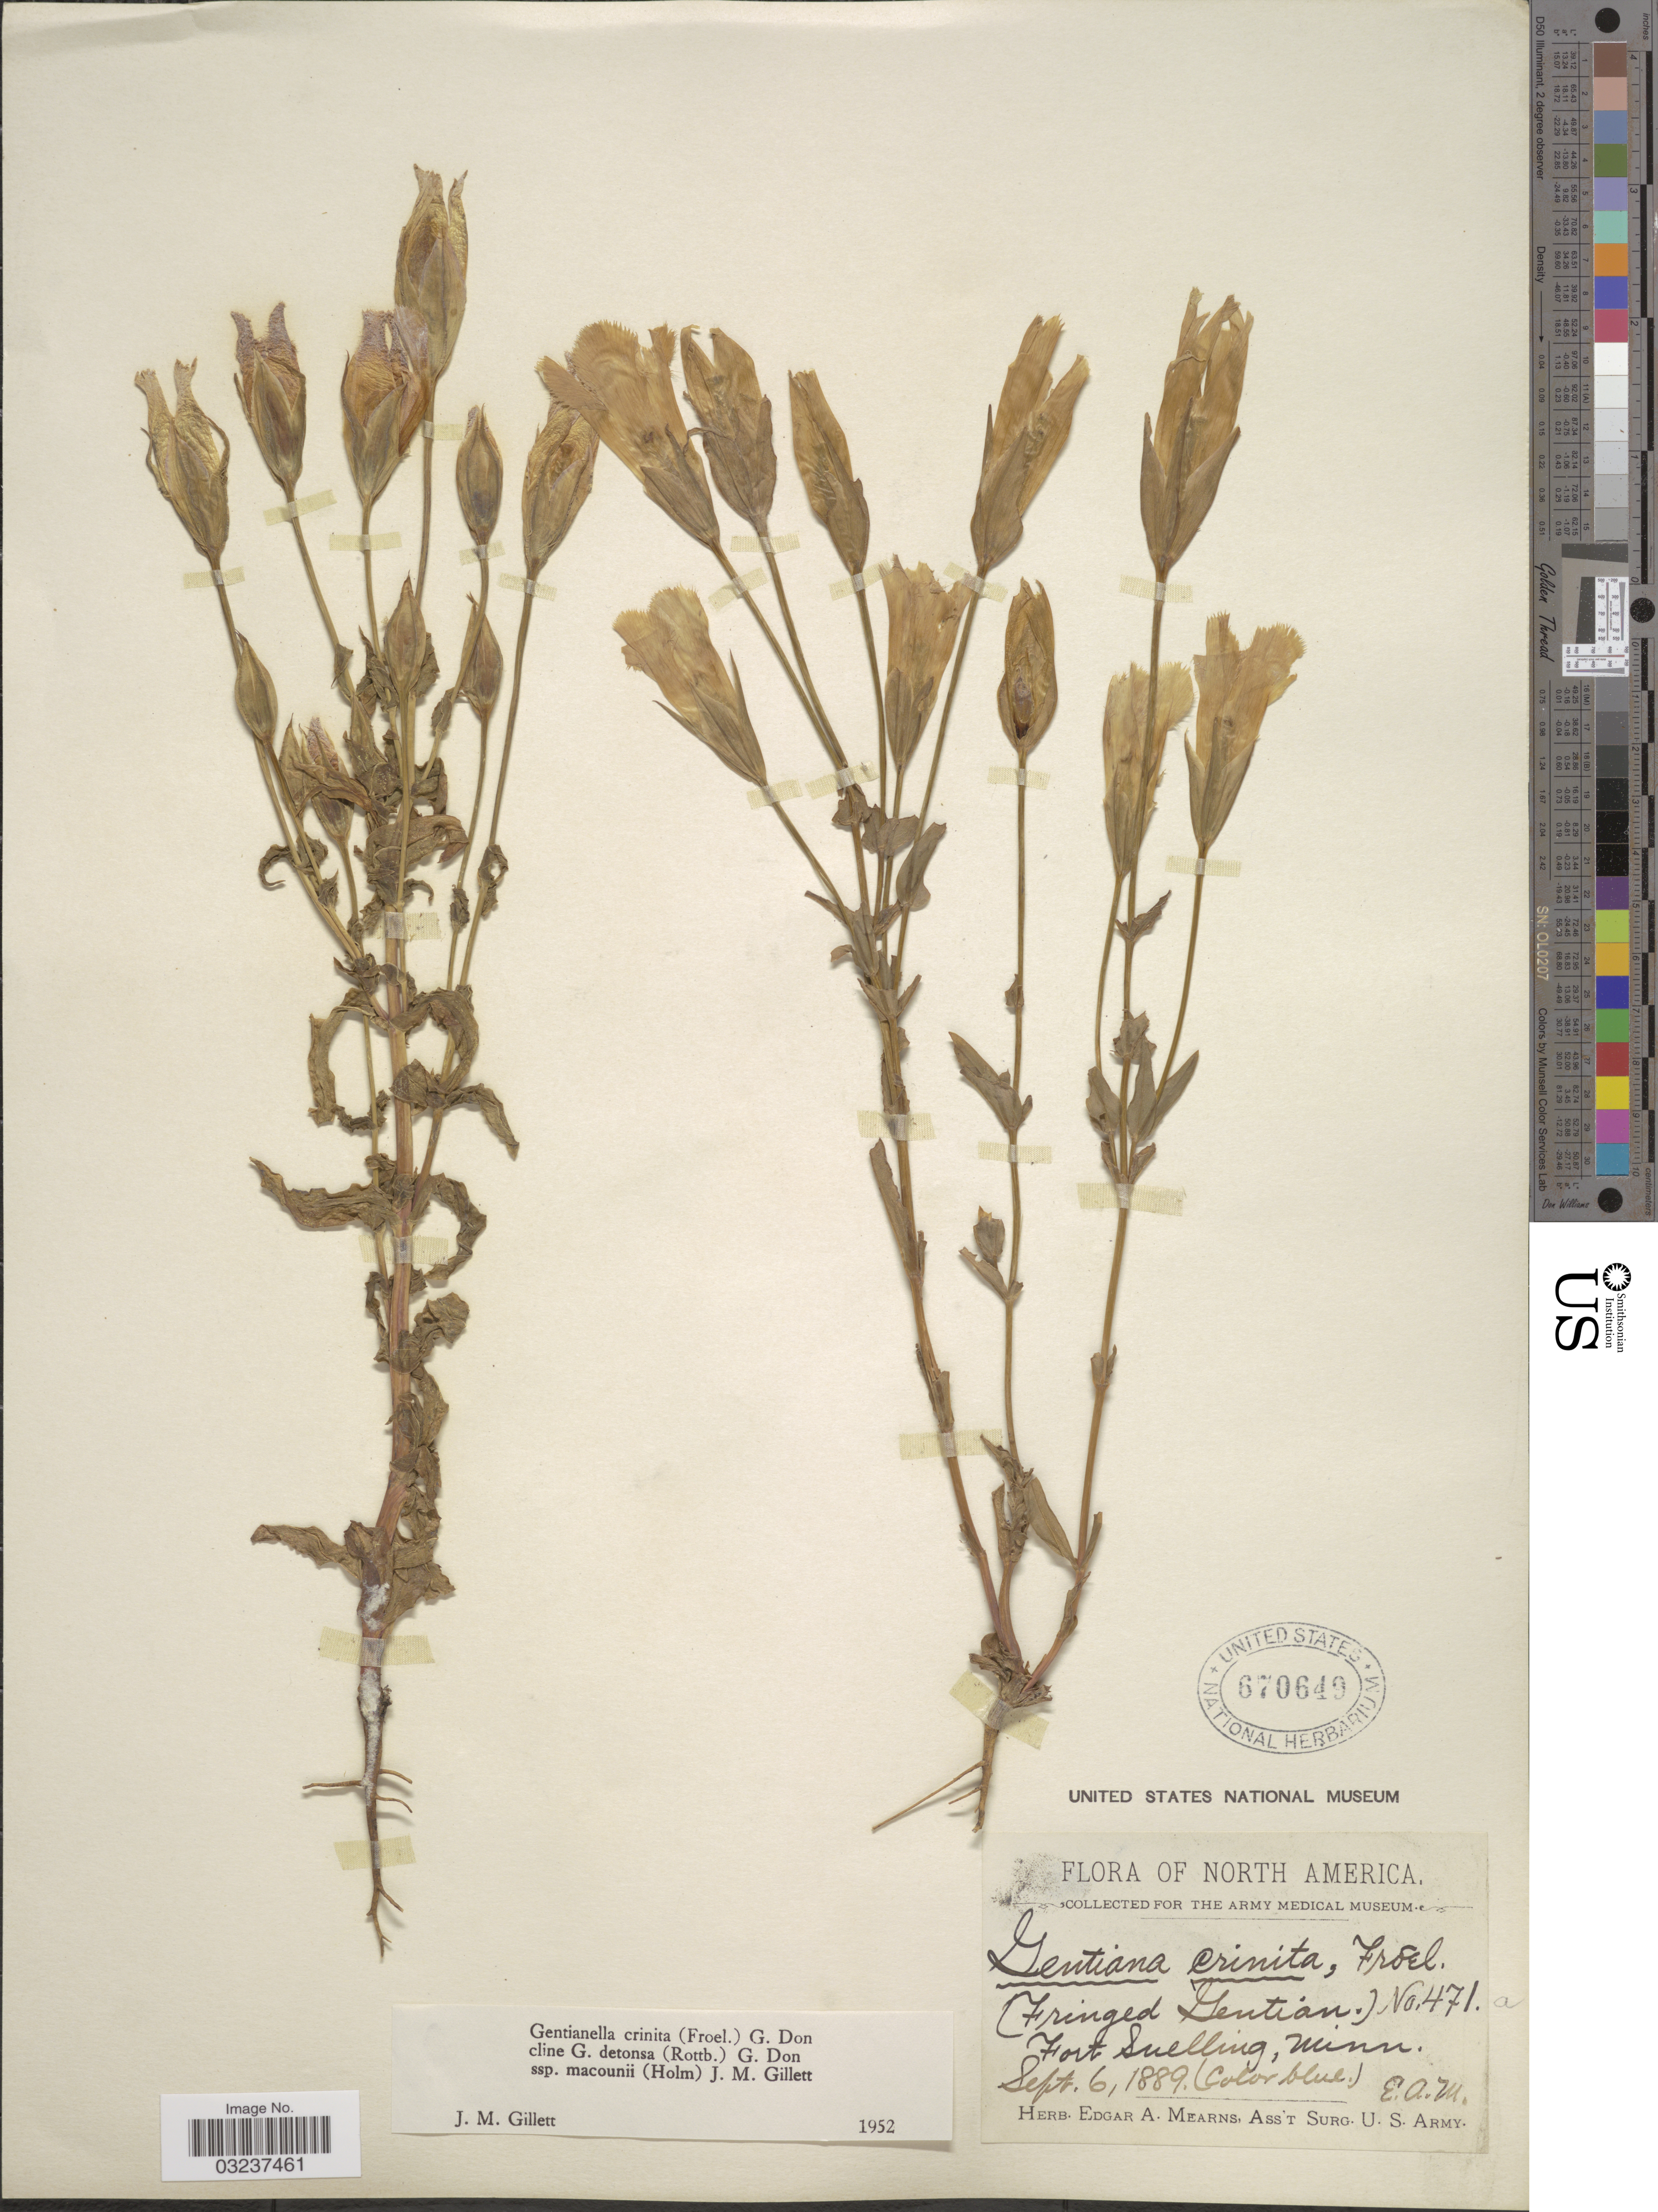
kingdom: Plantae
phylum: Tracheophyta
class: Magnoliopsida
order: Gentianales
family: Gentianaceae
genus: Gentianella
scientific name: Gentianella crinita subsp. macounii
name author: (Holm) J.M. Gillett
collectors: E. A. Mearns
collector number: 471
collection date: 1889-09-06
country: United States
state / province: Minnesota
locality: Fort Snelling, Minn.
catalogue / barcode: US 670649